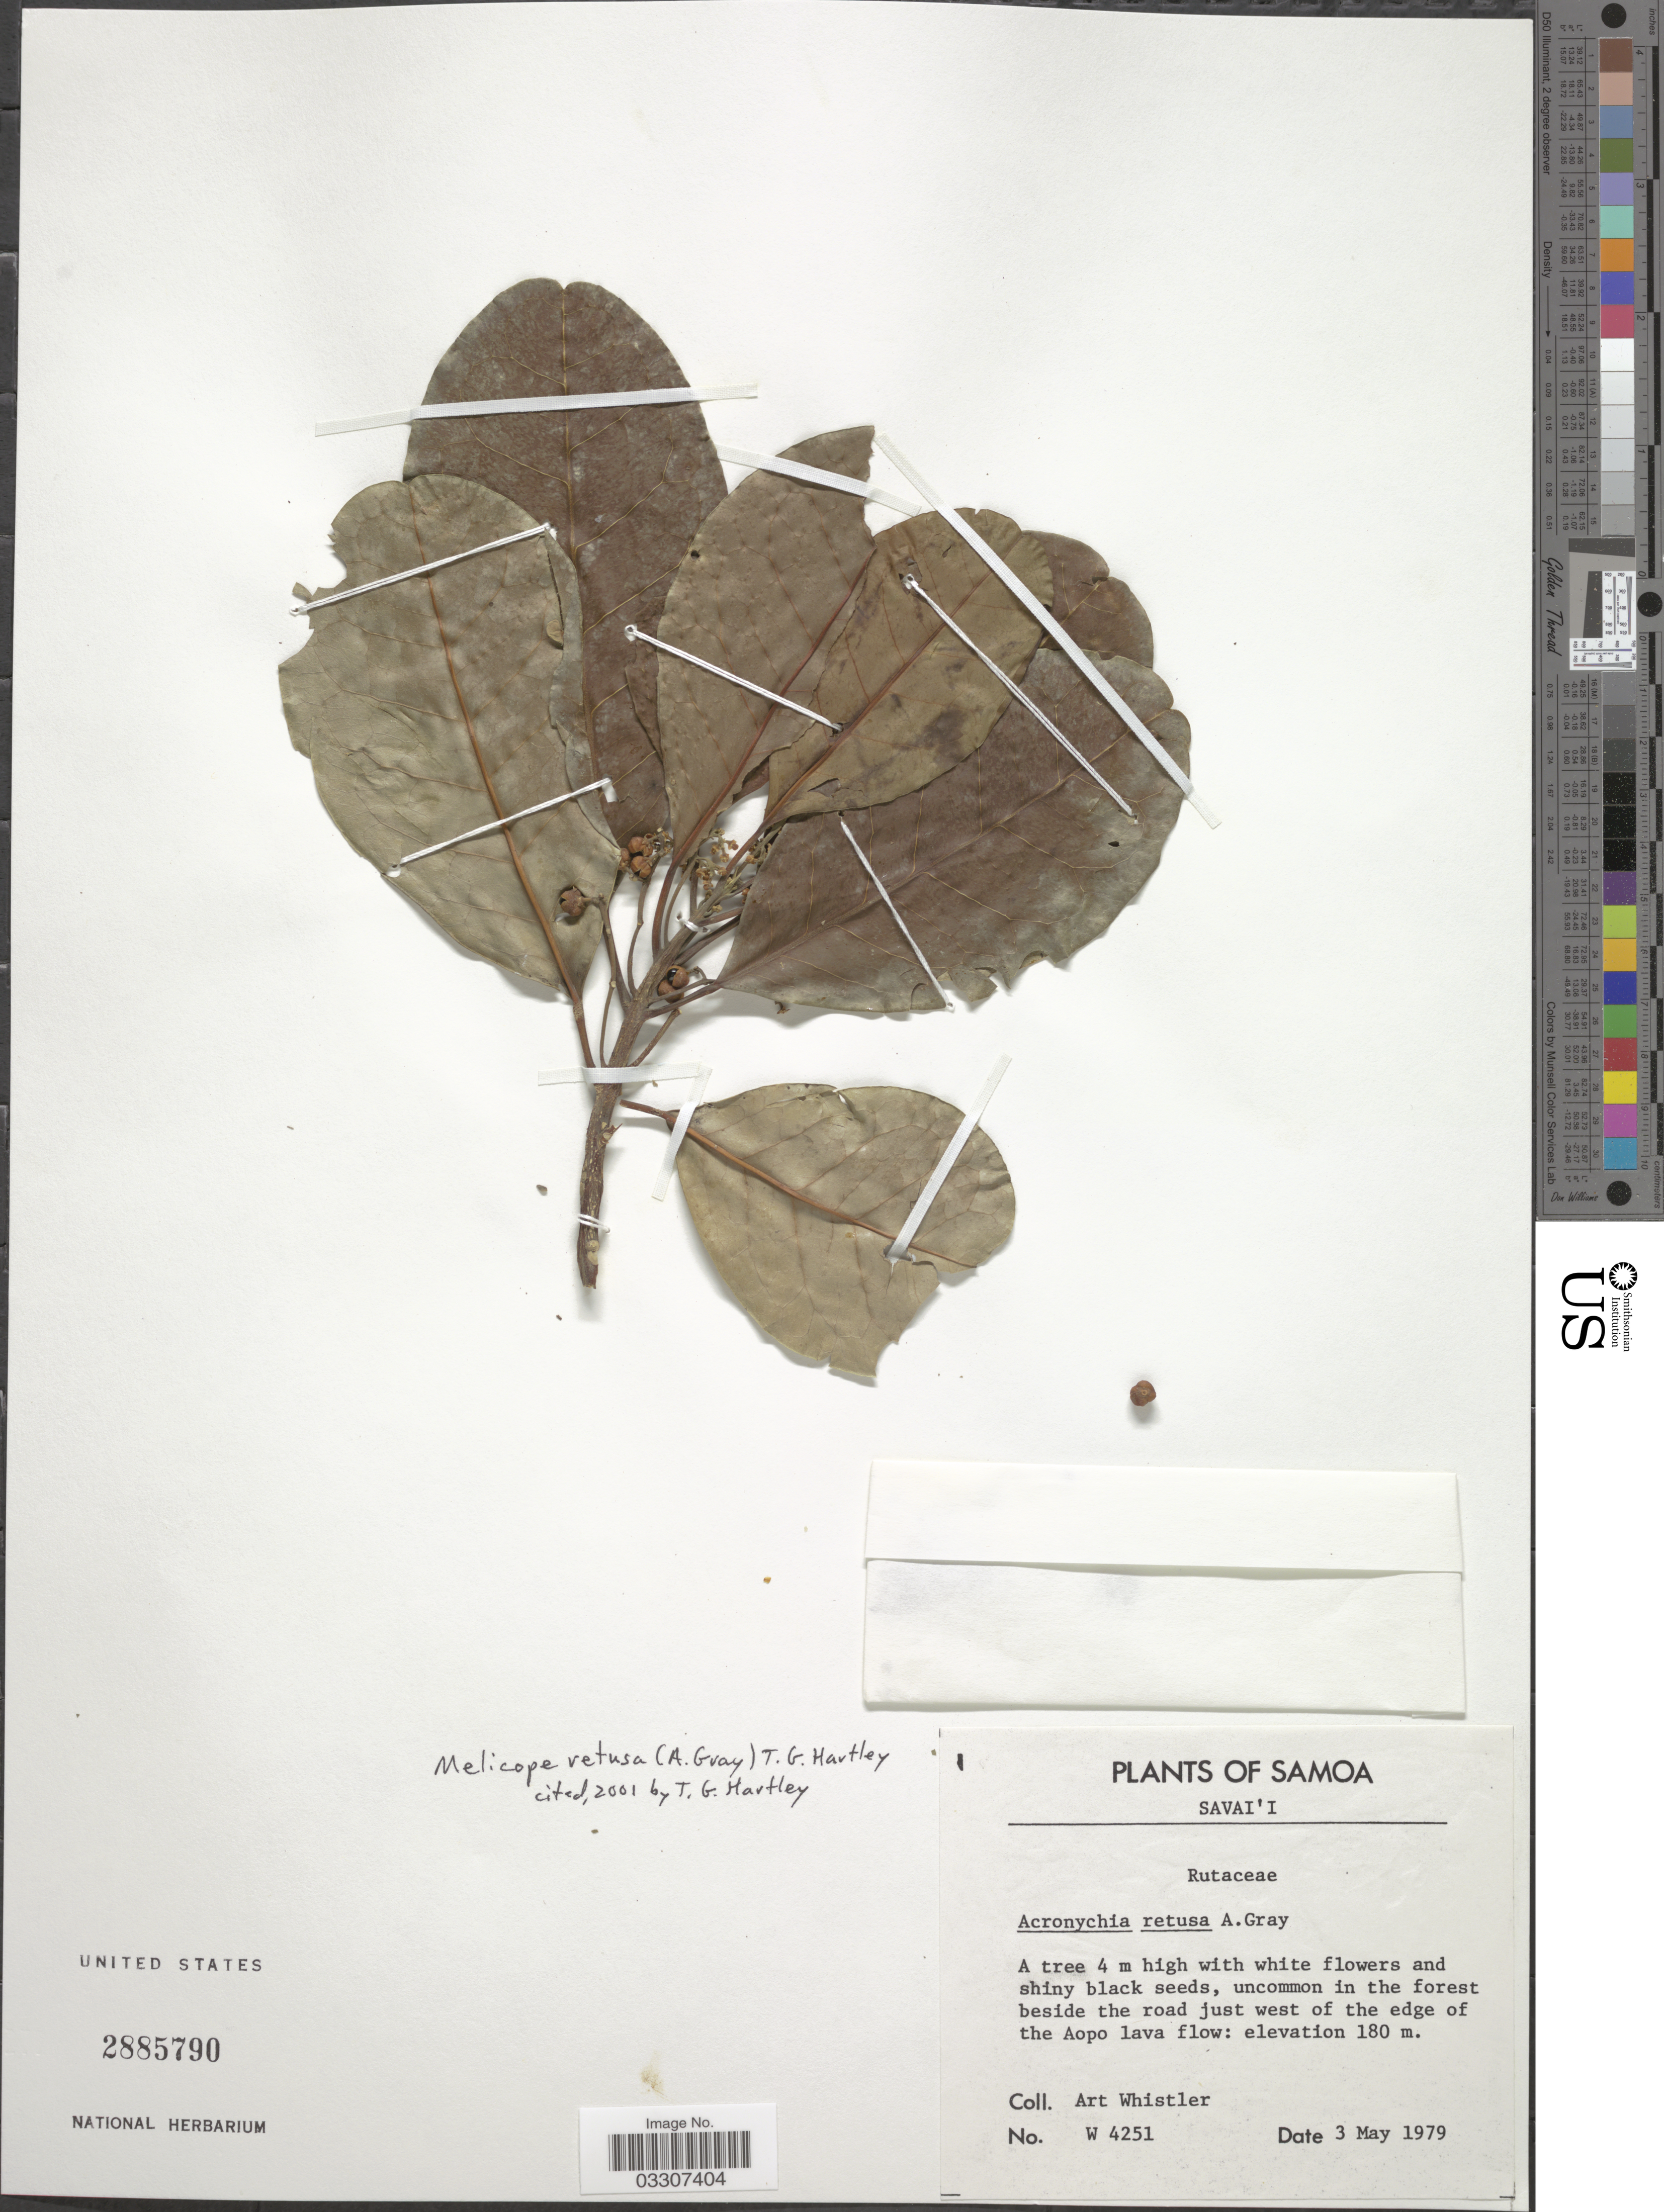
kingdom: Plantae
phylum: Tracheophyta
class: Magnoliopsida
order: Sapindales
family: Rutaceae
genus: Melicope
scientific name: Melicope retusa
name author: (A. Gray) T.G. Hartley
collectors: A. Whistler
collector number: W4251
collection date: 1979-05-03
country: Samoa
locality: Samoa. Savai'i. In the forest beside the road just west of the edge of the Aopo lava flow.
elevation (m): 180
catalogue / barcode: US 2885790